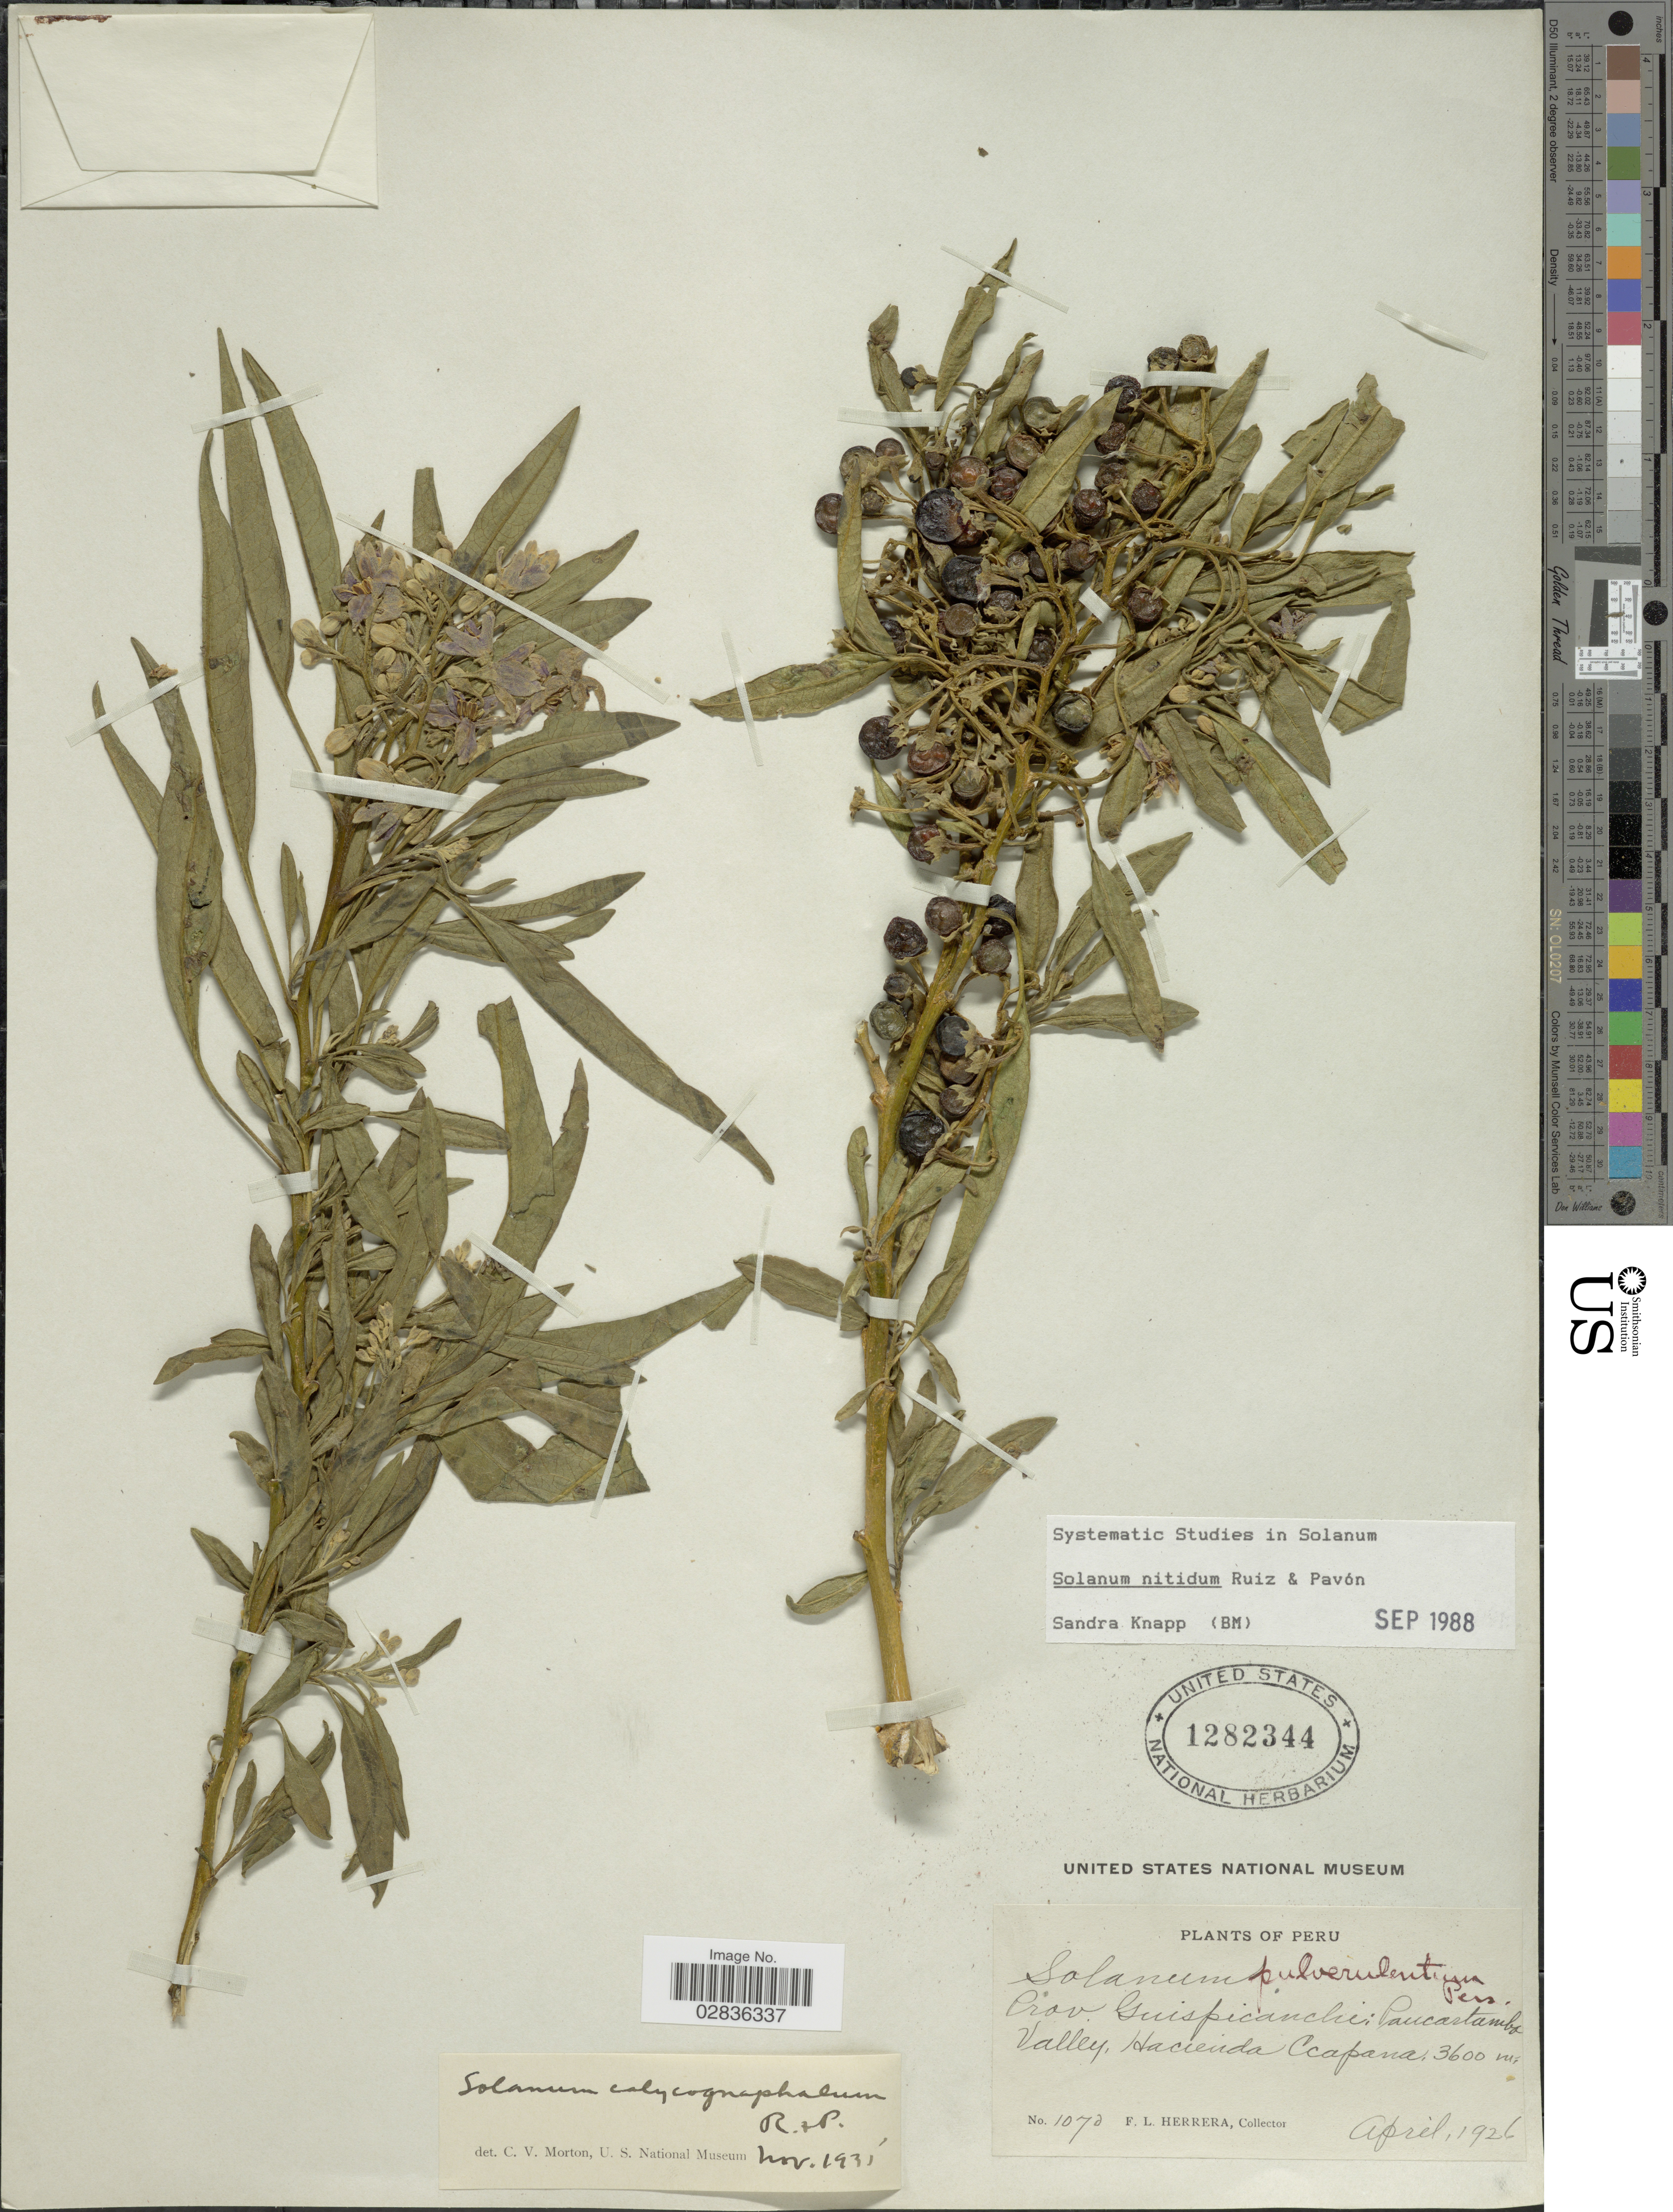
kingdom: Plantae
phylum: Tracheophyta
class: Magnoliopsida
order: Solanales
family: Solanaceae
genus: Solanum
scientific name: Solanum nitidum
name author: Ruiz & Pav.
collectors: F. L. Herrera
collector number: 1070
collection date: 1926-04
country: Peru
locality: Prov. Quispicanchi; Paucartambo Valley, Hacienda Ccapana.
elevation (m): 3600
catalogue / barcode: US 1282344